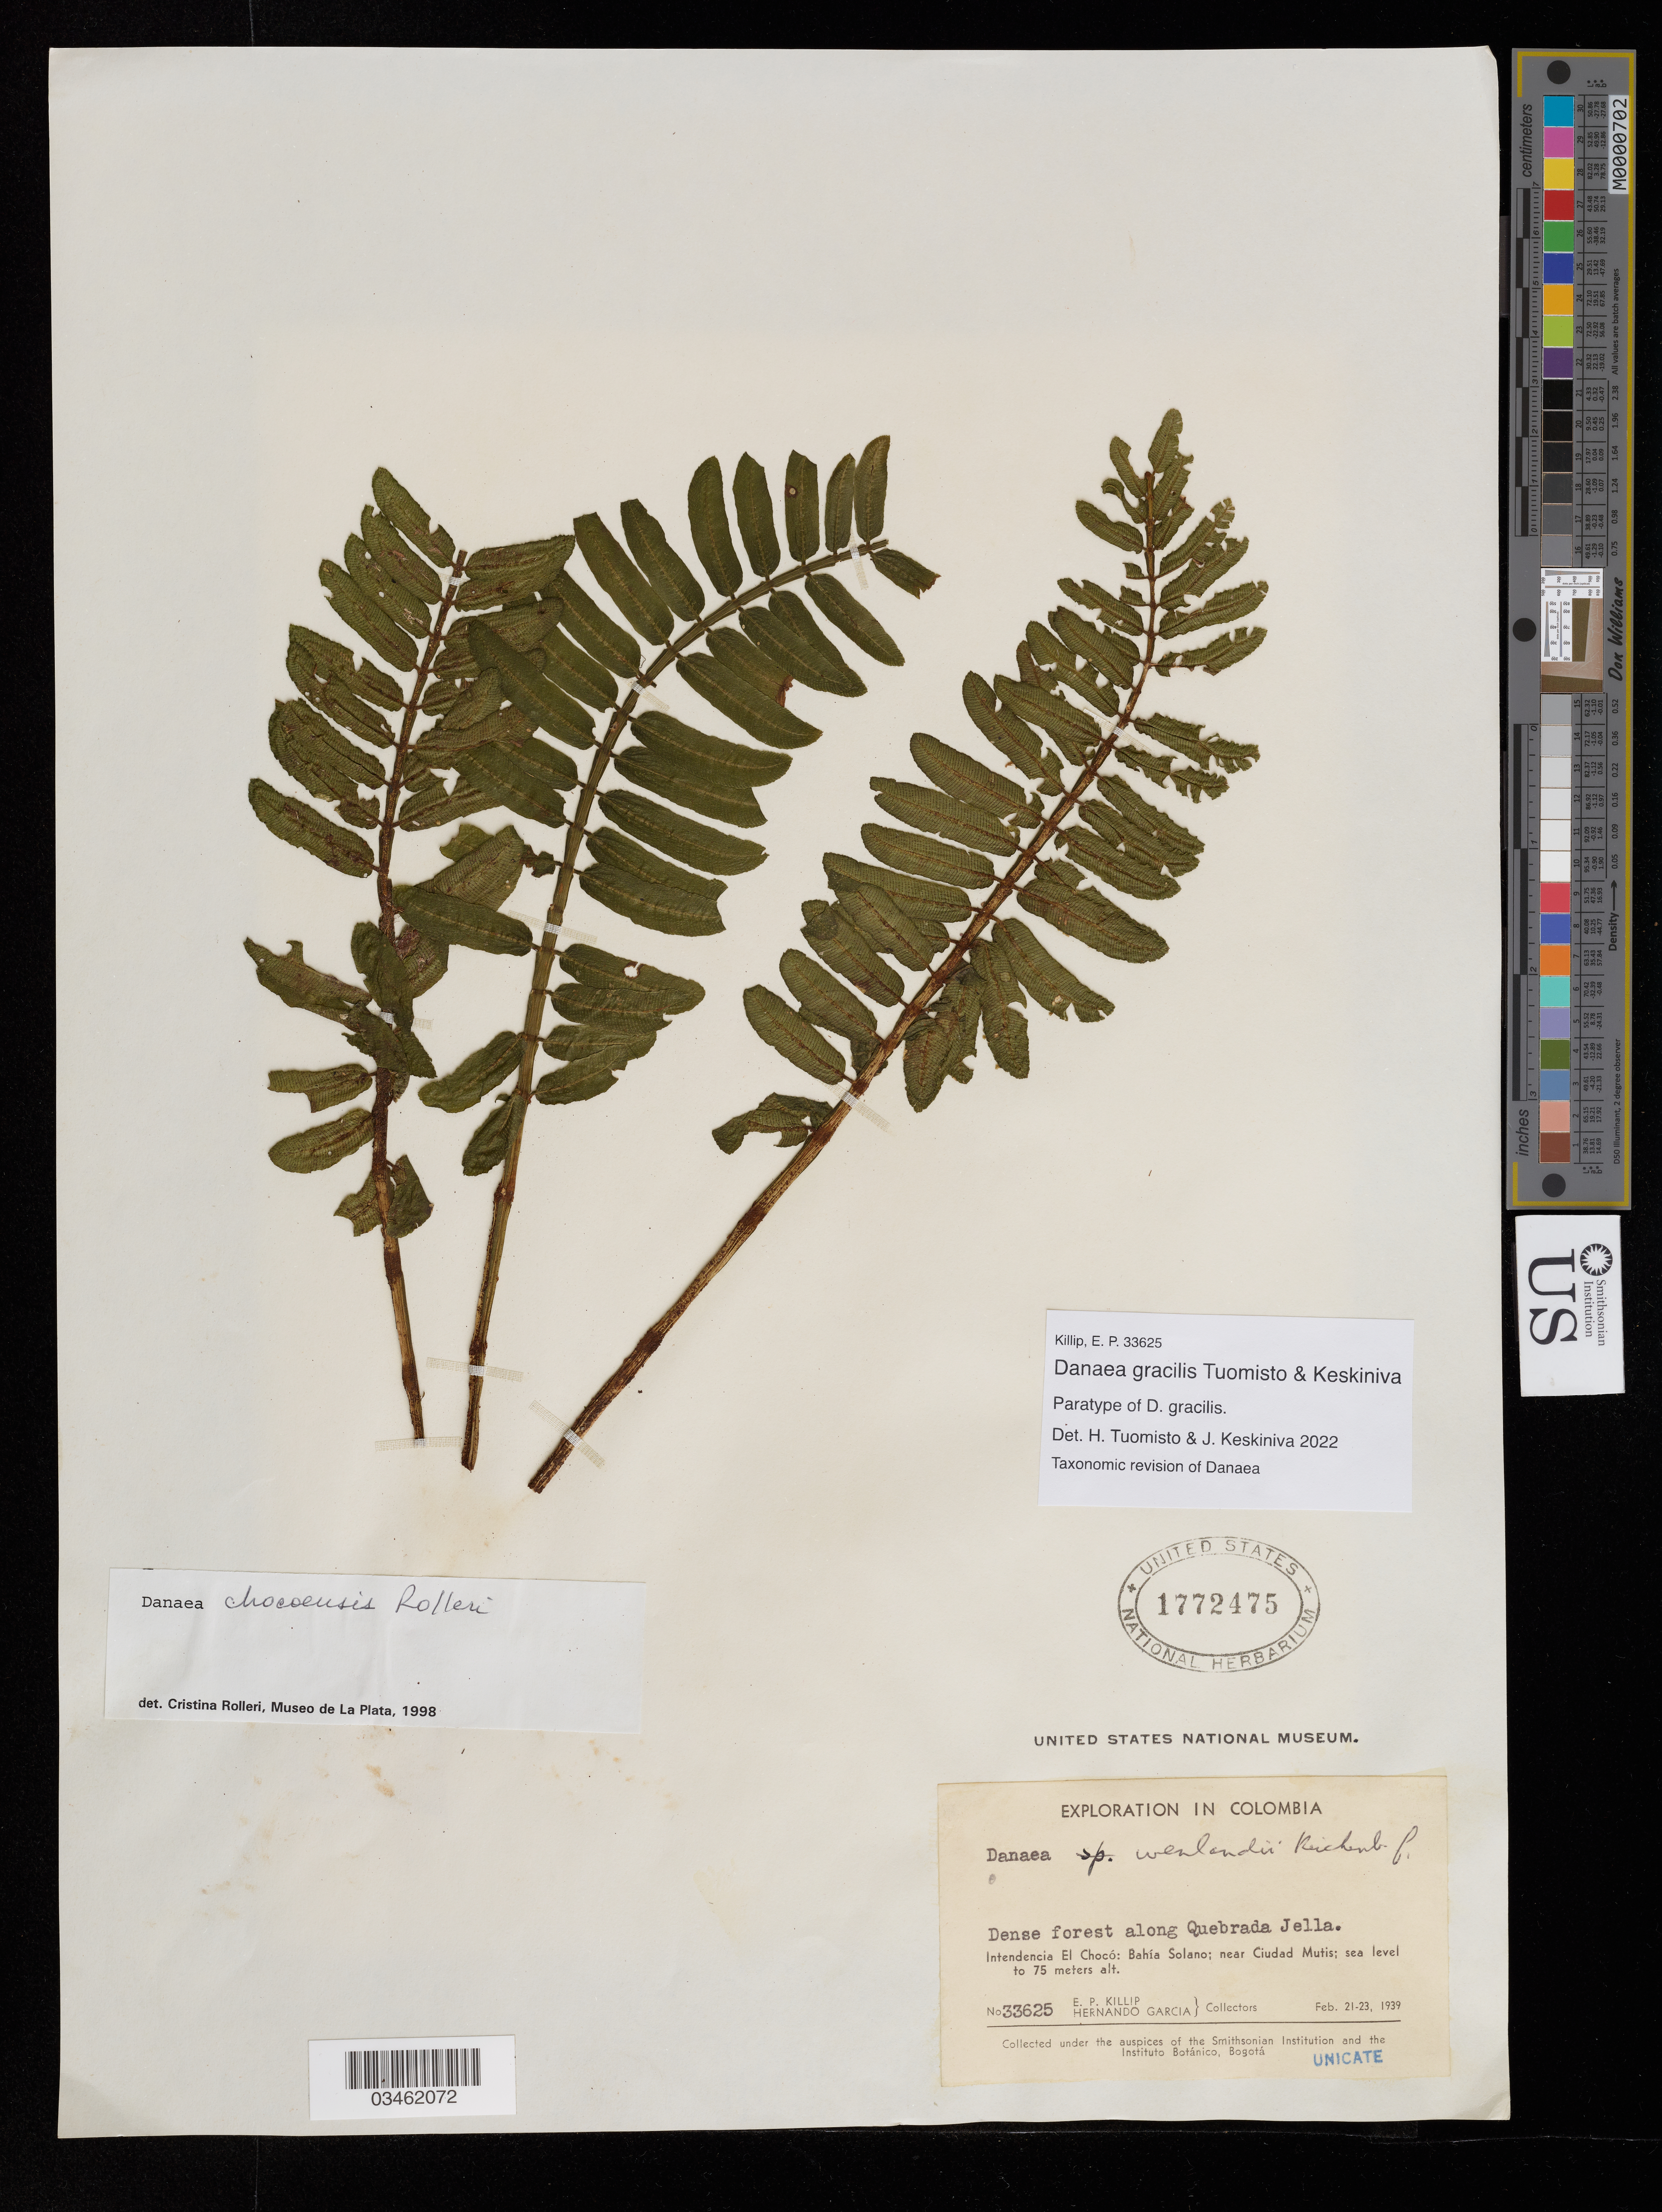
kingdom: Plantae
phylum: Tracheophyta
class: Polypodiopsida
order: Marattiales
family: Marattiaceae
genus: Danaea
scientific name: Danaea gracilis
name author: Tuomisto & Keskiniva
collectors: E. P. Killip & H. Garcia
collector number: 33625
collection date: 1939-02-21/1939-02-23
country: Colombia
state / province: Chocó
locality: Exploration in Colombia. Dense forest along Quebrada Jella. Intendencia El Chocó: Bahía Solano; near Ciudad Mutis.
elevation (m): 0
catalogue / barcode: US 1772475